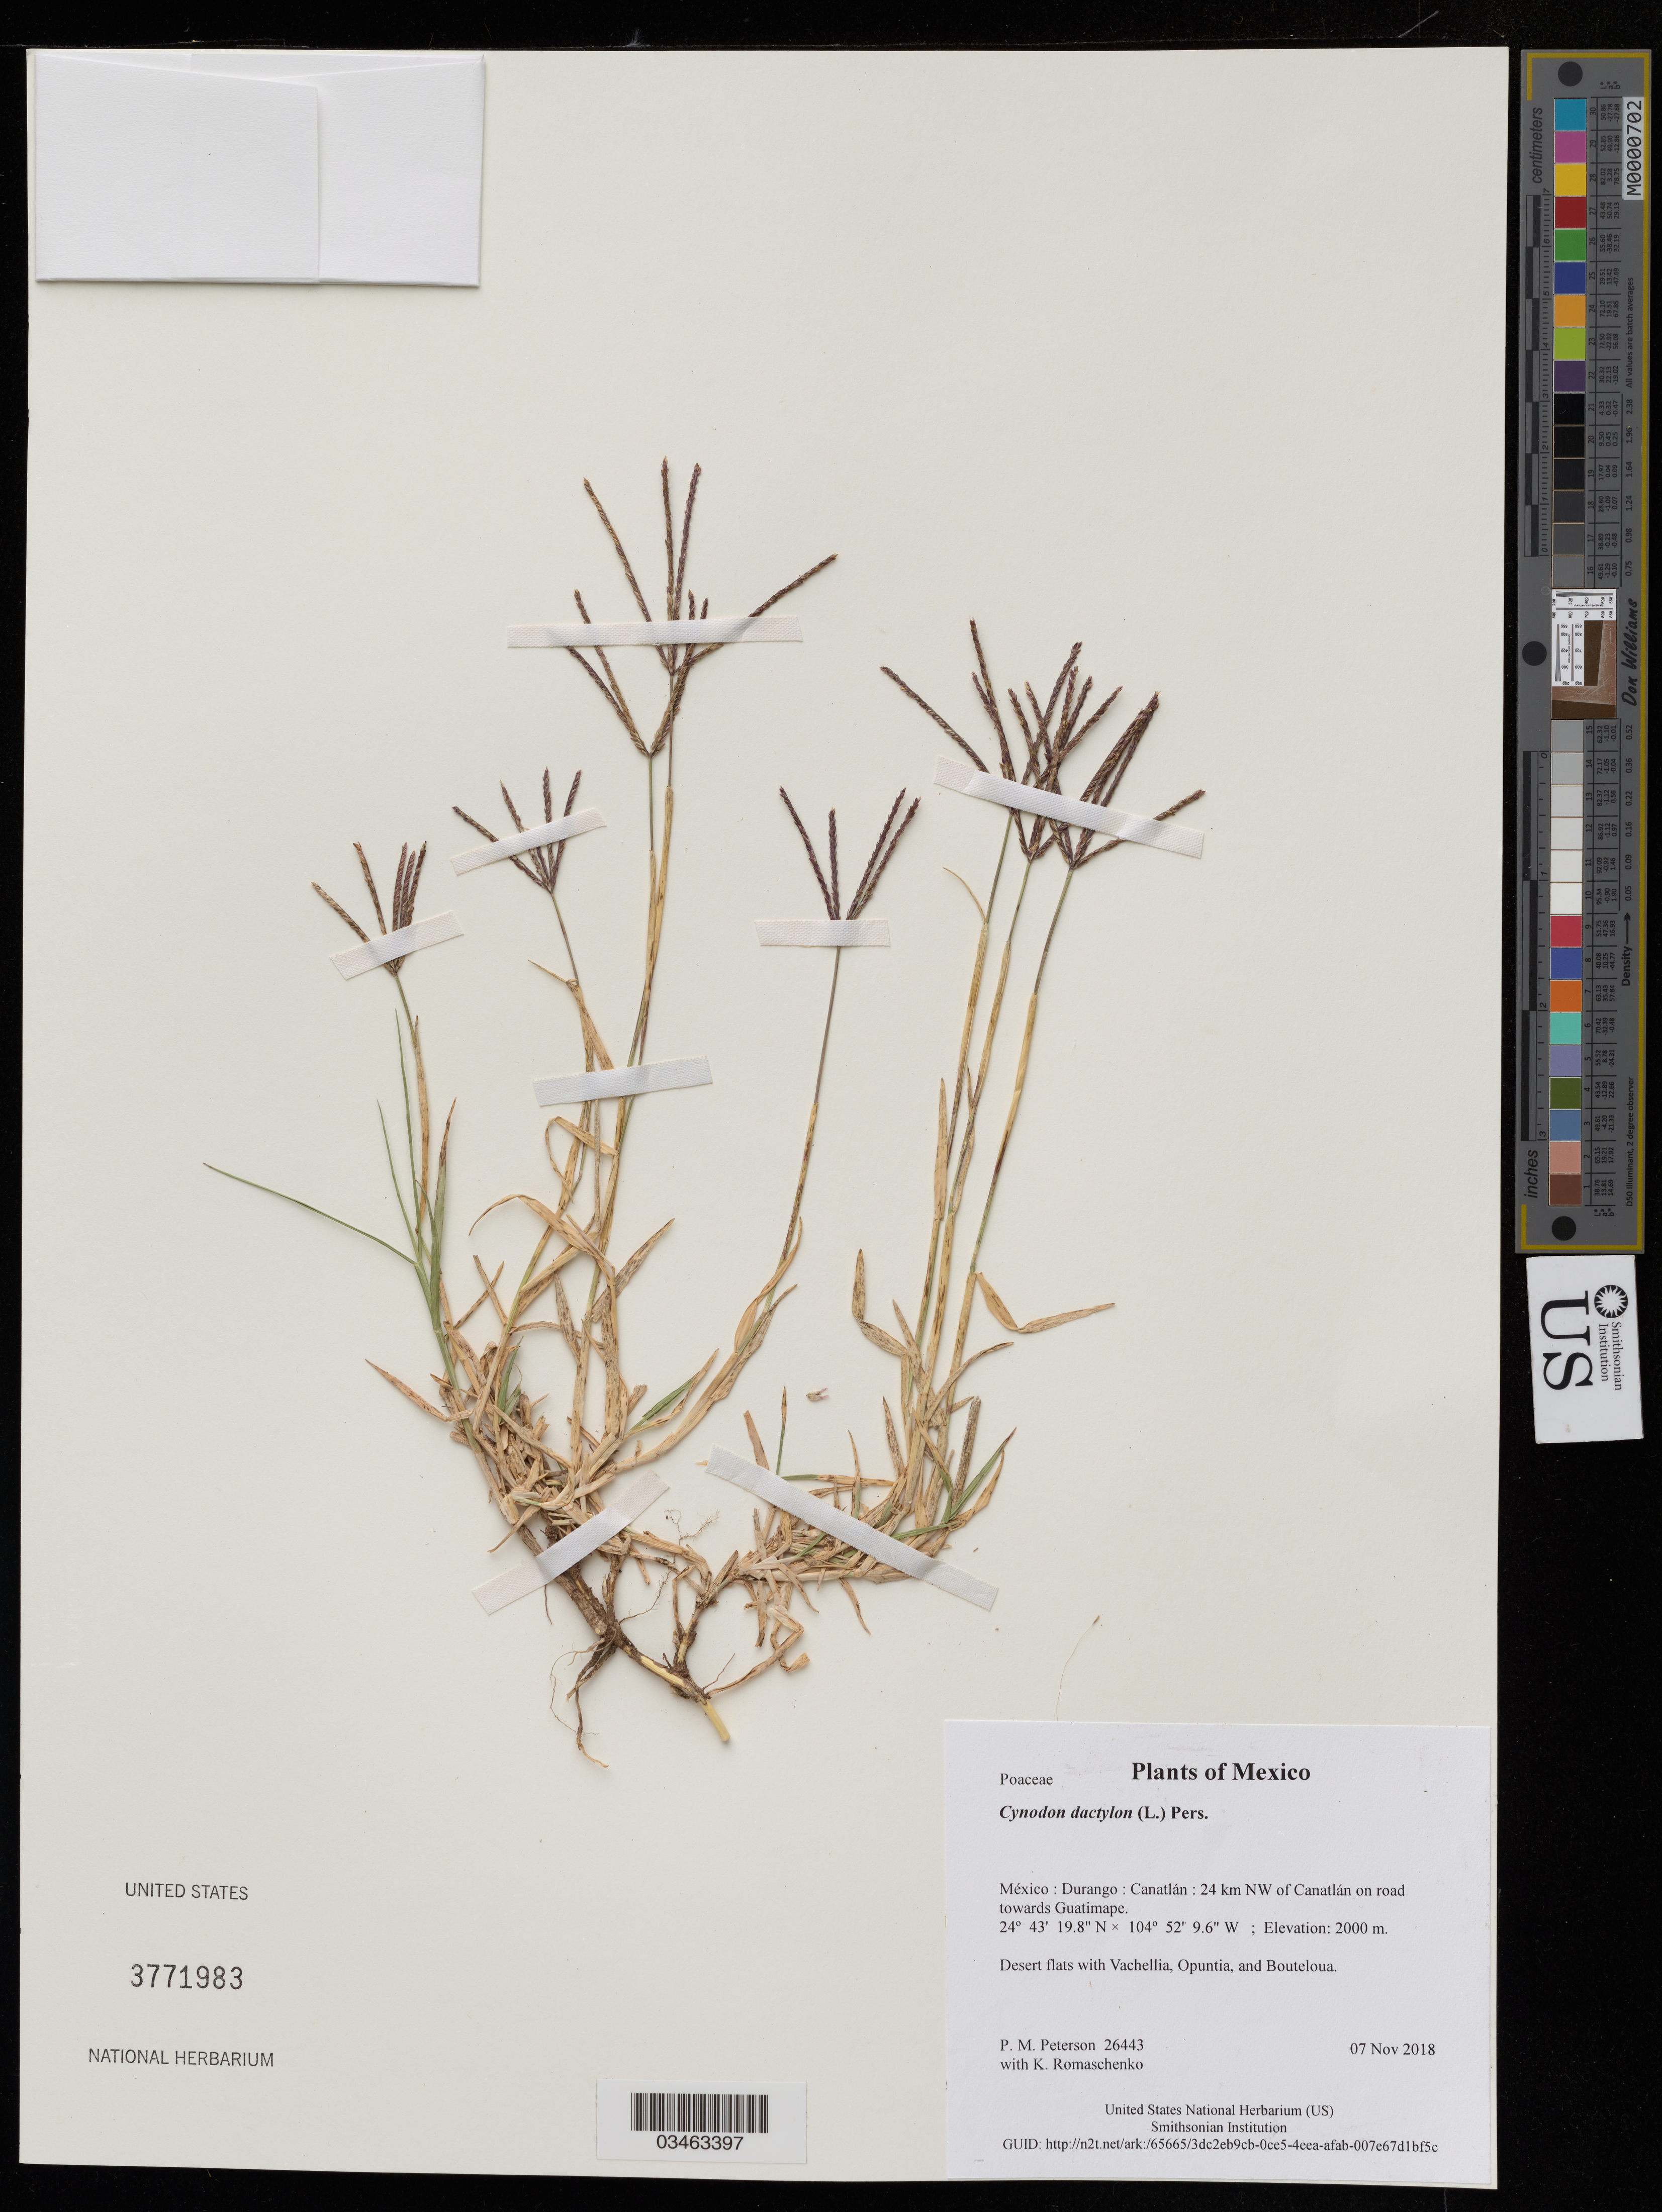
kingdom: Plantae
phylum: Tracheophyta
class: Liliopsida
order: Poales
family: Poaceae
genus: Cynodon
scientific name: Cynodon dactylon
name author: (L.) Pers.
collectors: P. M. Peterson & K. Romaschenko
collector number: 26443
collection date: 2018-11-07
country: México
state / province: Durango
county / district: Canatlán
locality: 24 km NW of Canatlán on road towards Guatimape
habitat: Desert flats with Vachellia, Opuntia, and Bouteloua.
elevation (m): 2000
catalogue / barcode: US 3771983